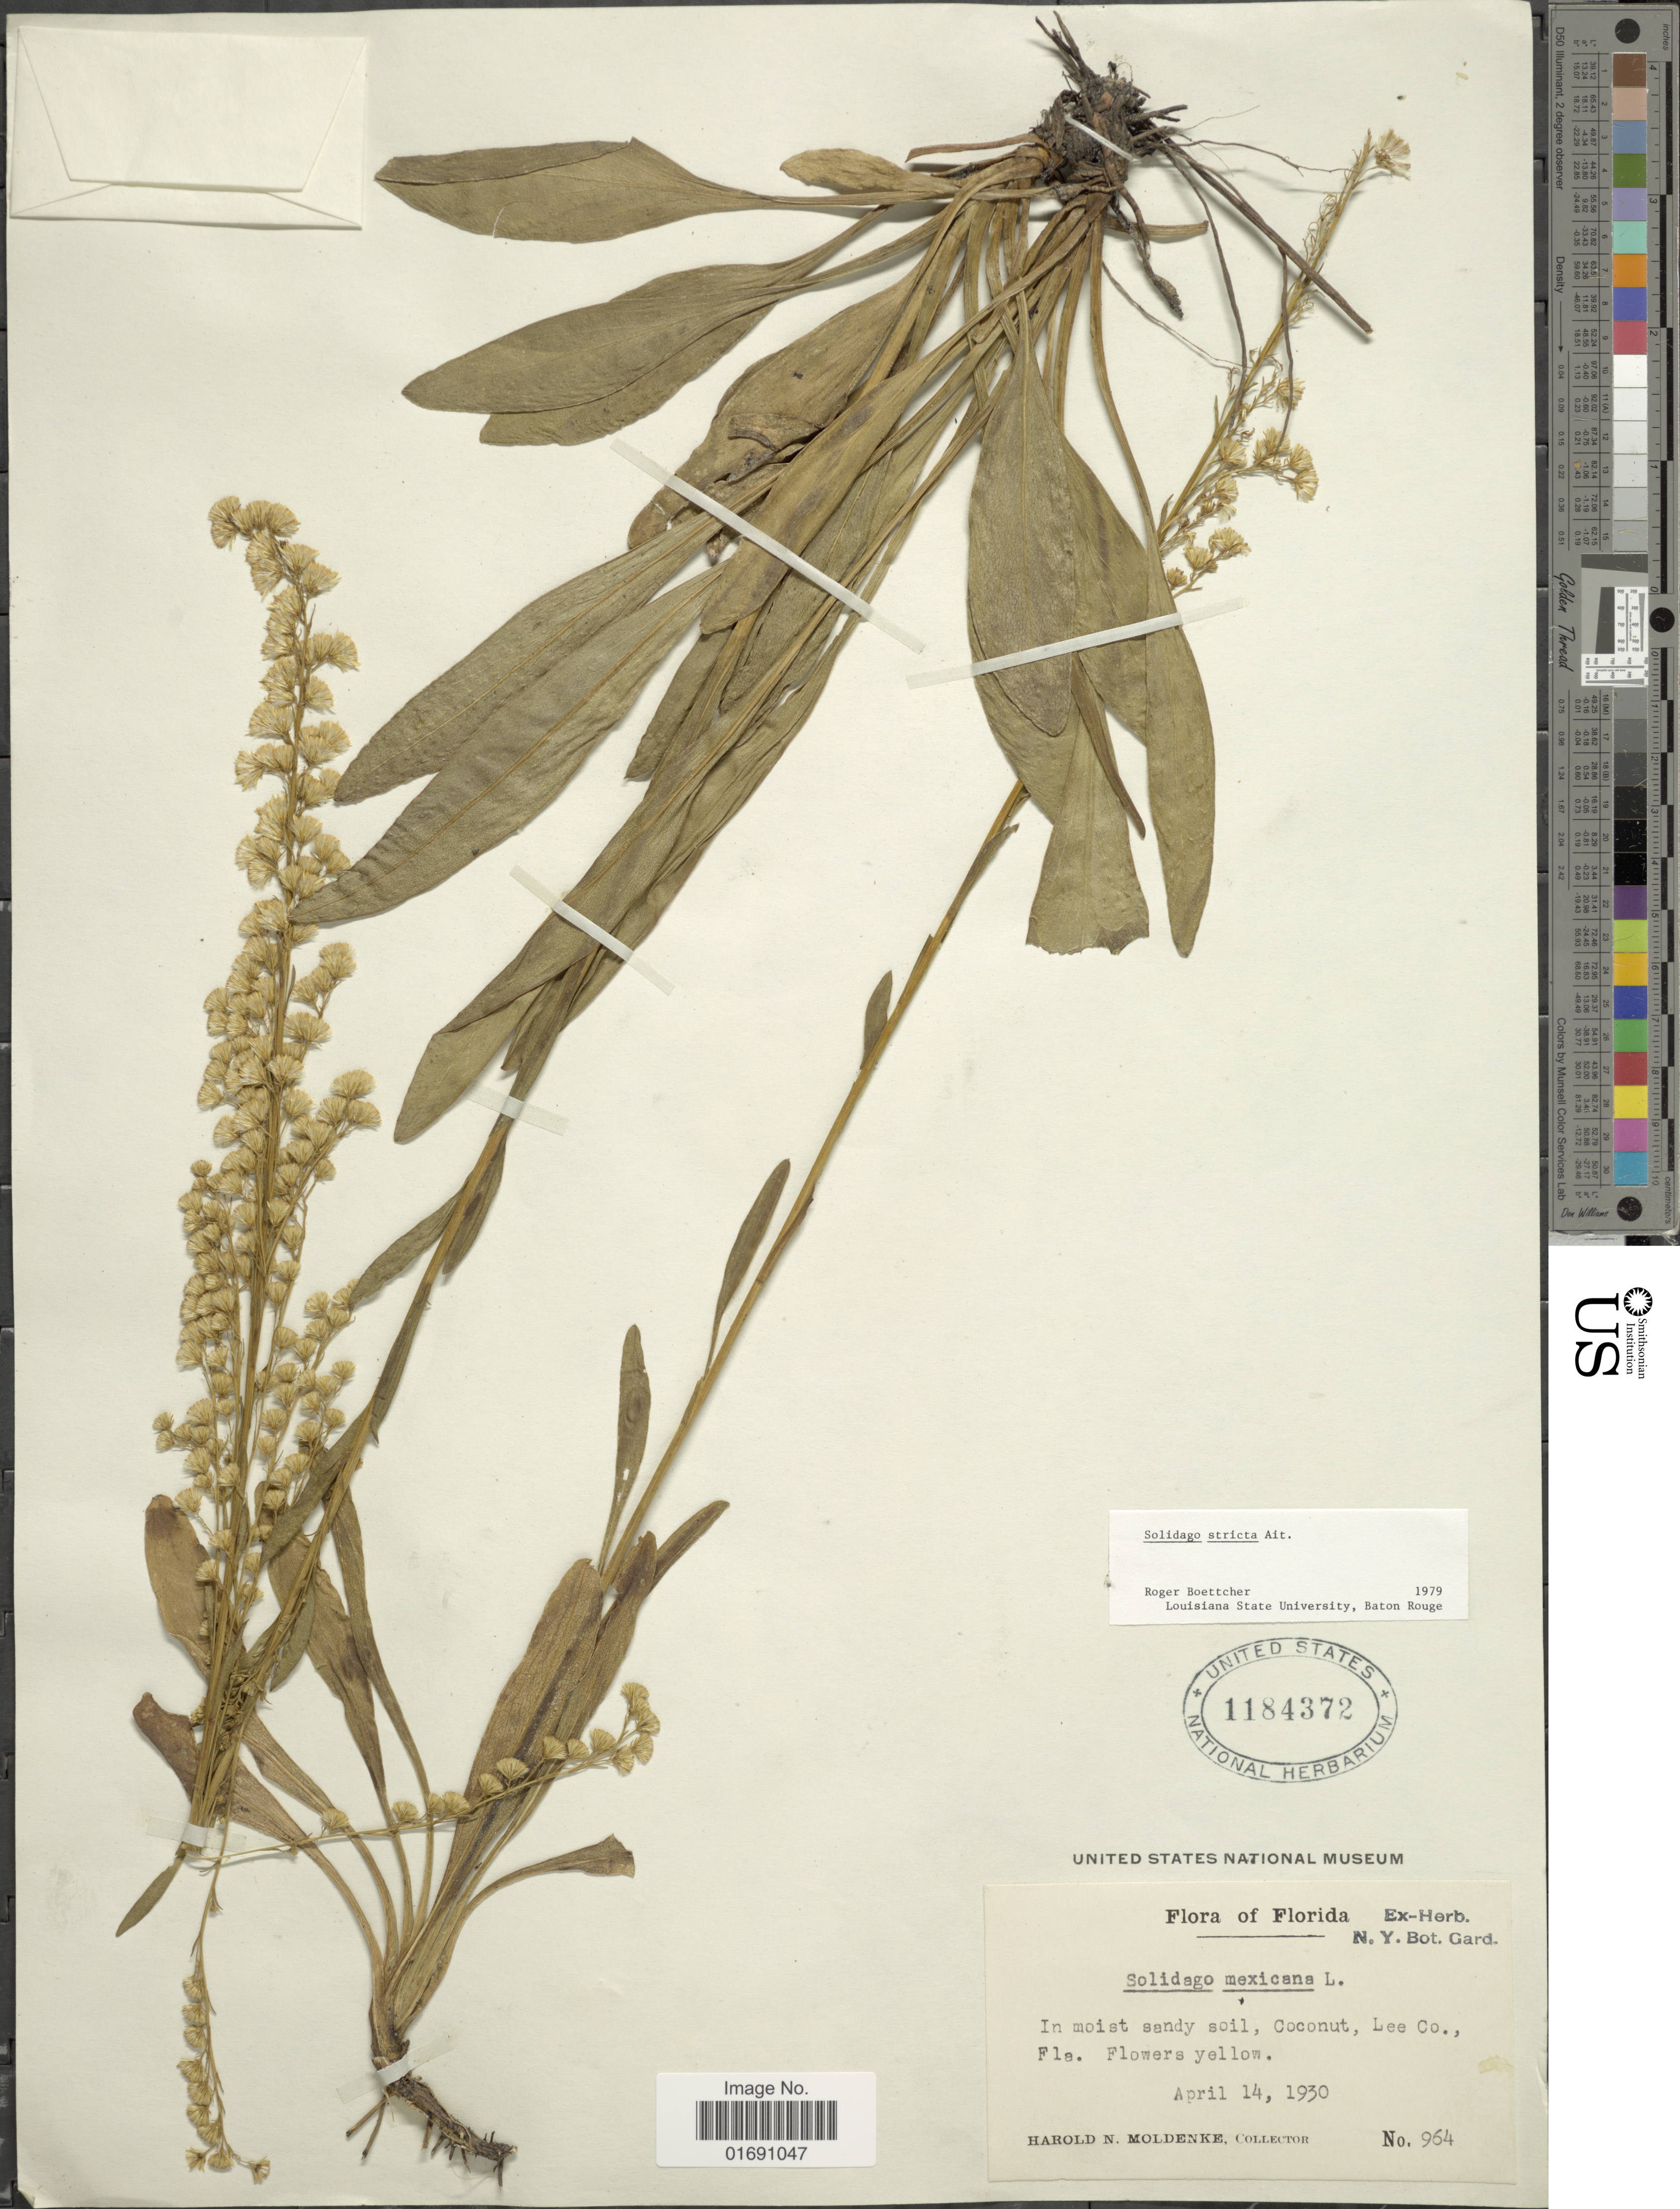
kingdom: Plantae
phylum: Tracheophyta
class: Magnoliopsida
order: Asterales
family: Asteraceae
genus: Solidago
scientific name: Solidago stricta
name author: Aiton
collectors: H. N. Moldenke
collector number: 964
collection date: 1930-04-14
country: United States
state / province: Florida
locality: In moist sandy soil, Coconut, Lee Co., Fla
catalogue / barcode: US 1184372